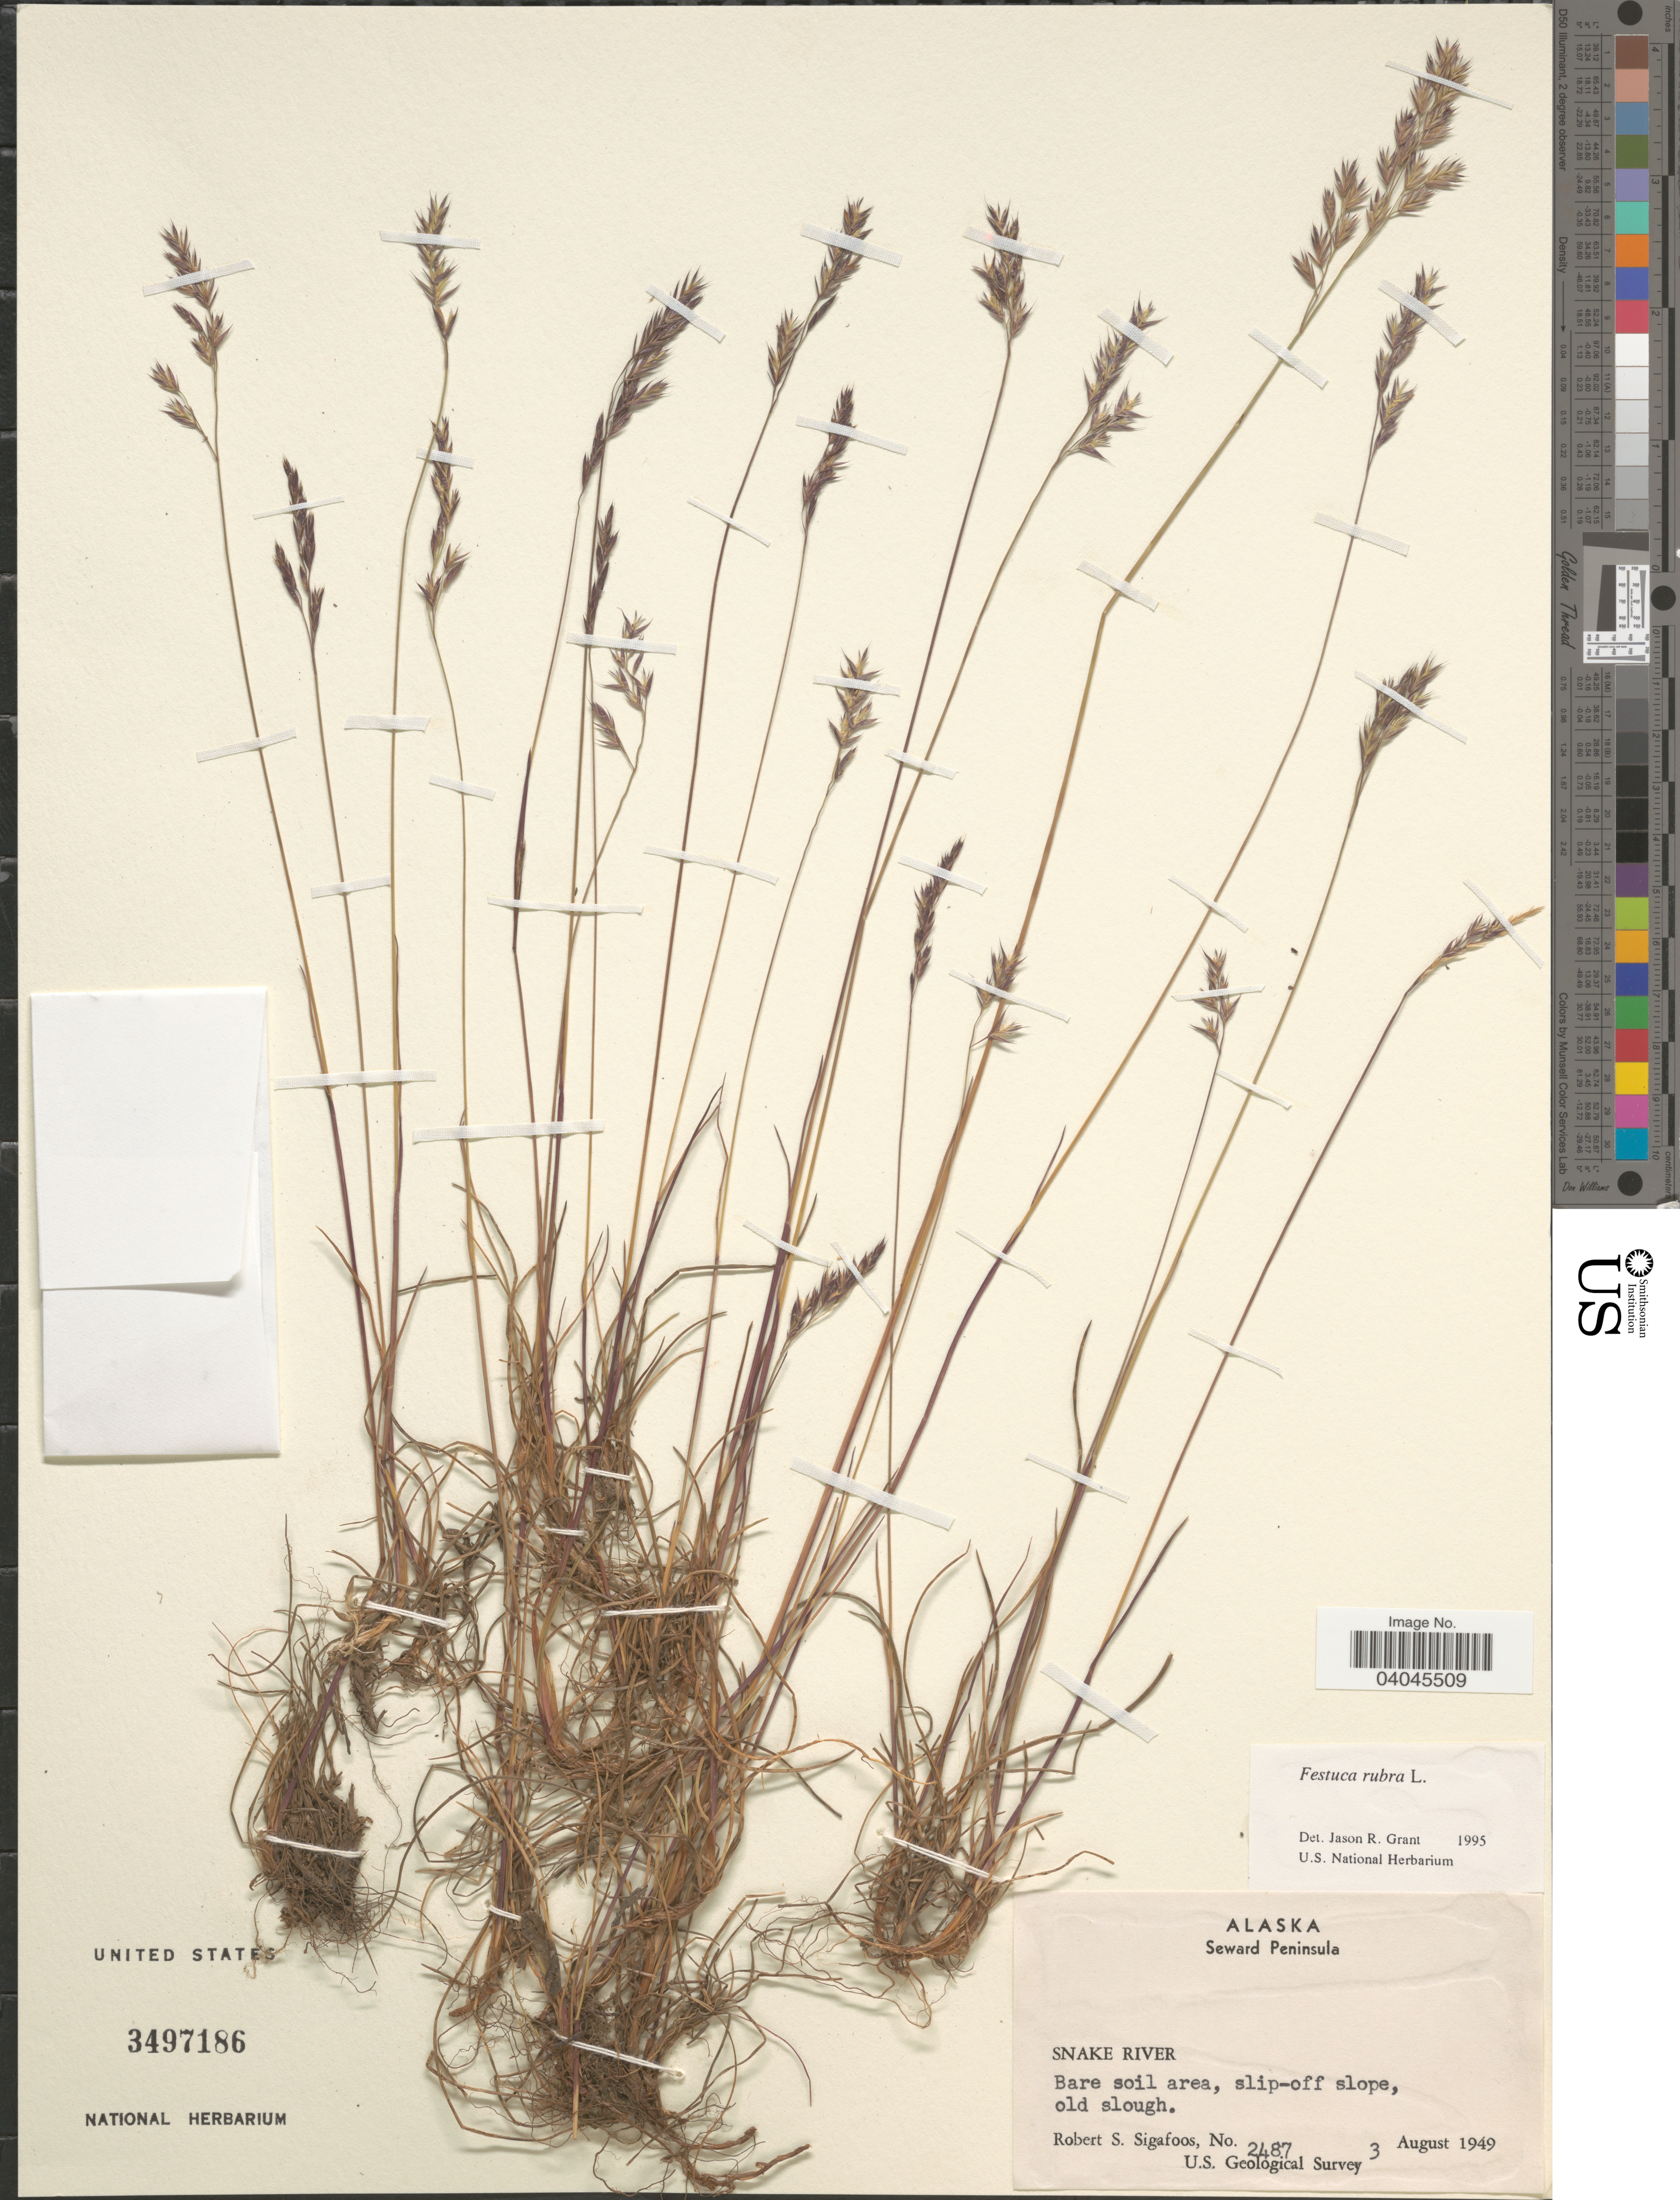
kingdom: Plantae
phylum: Tracheophyta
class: Liliopsida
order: Poales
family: Poaceae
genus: Festuca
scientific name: Festuca rubra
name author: L.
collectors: R. Sigafoos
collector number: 2487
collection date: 1949-08-03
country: United States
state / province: Alaska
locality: Seward Peninsula. Snake River.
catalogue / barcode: US 3497186